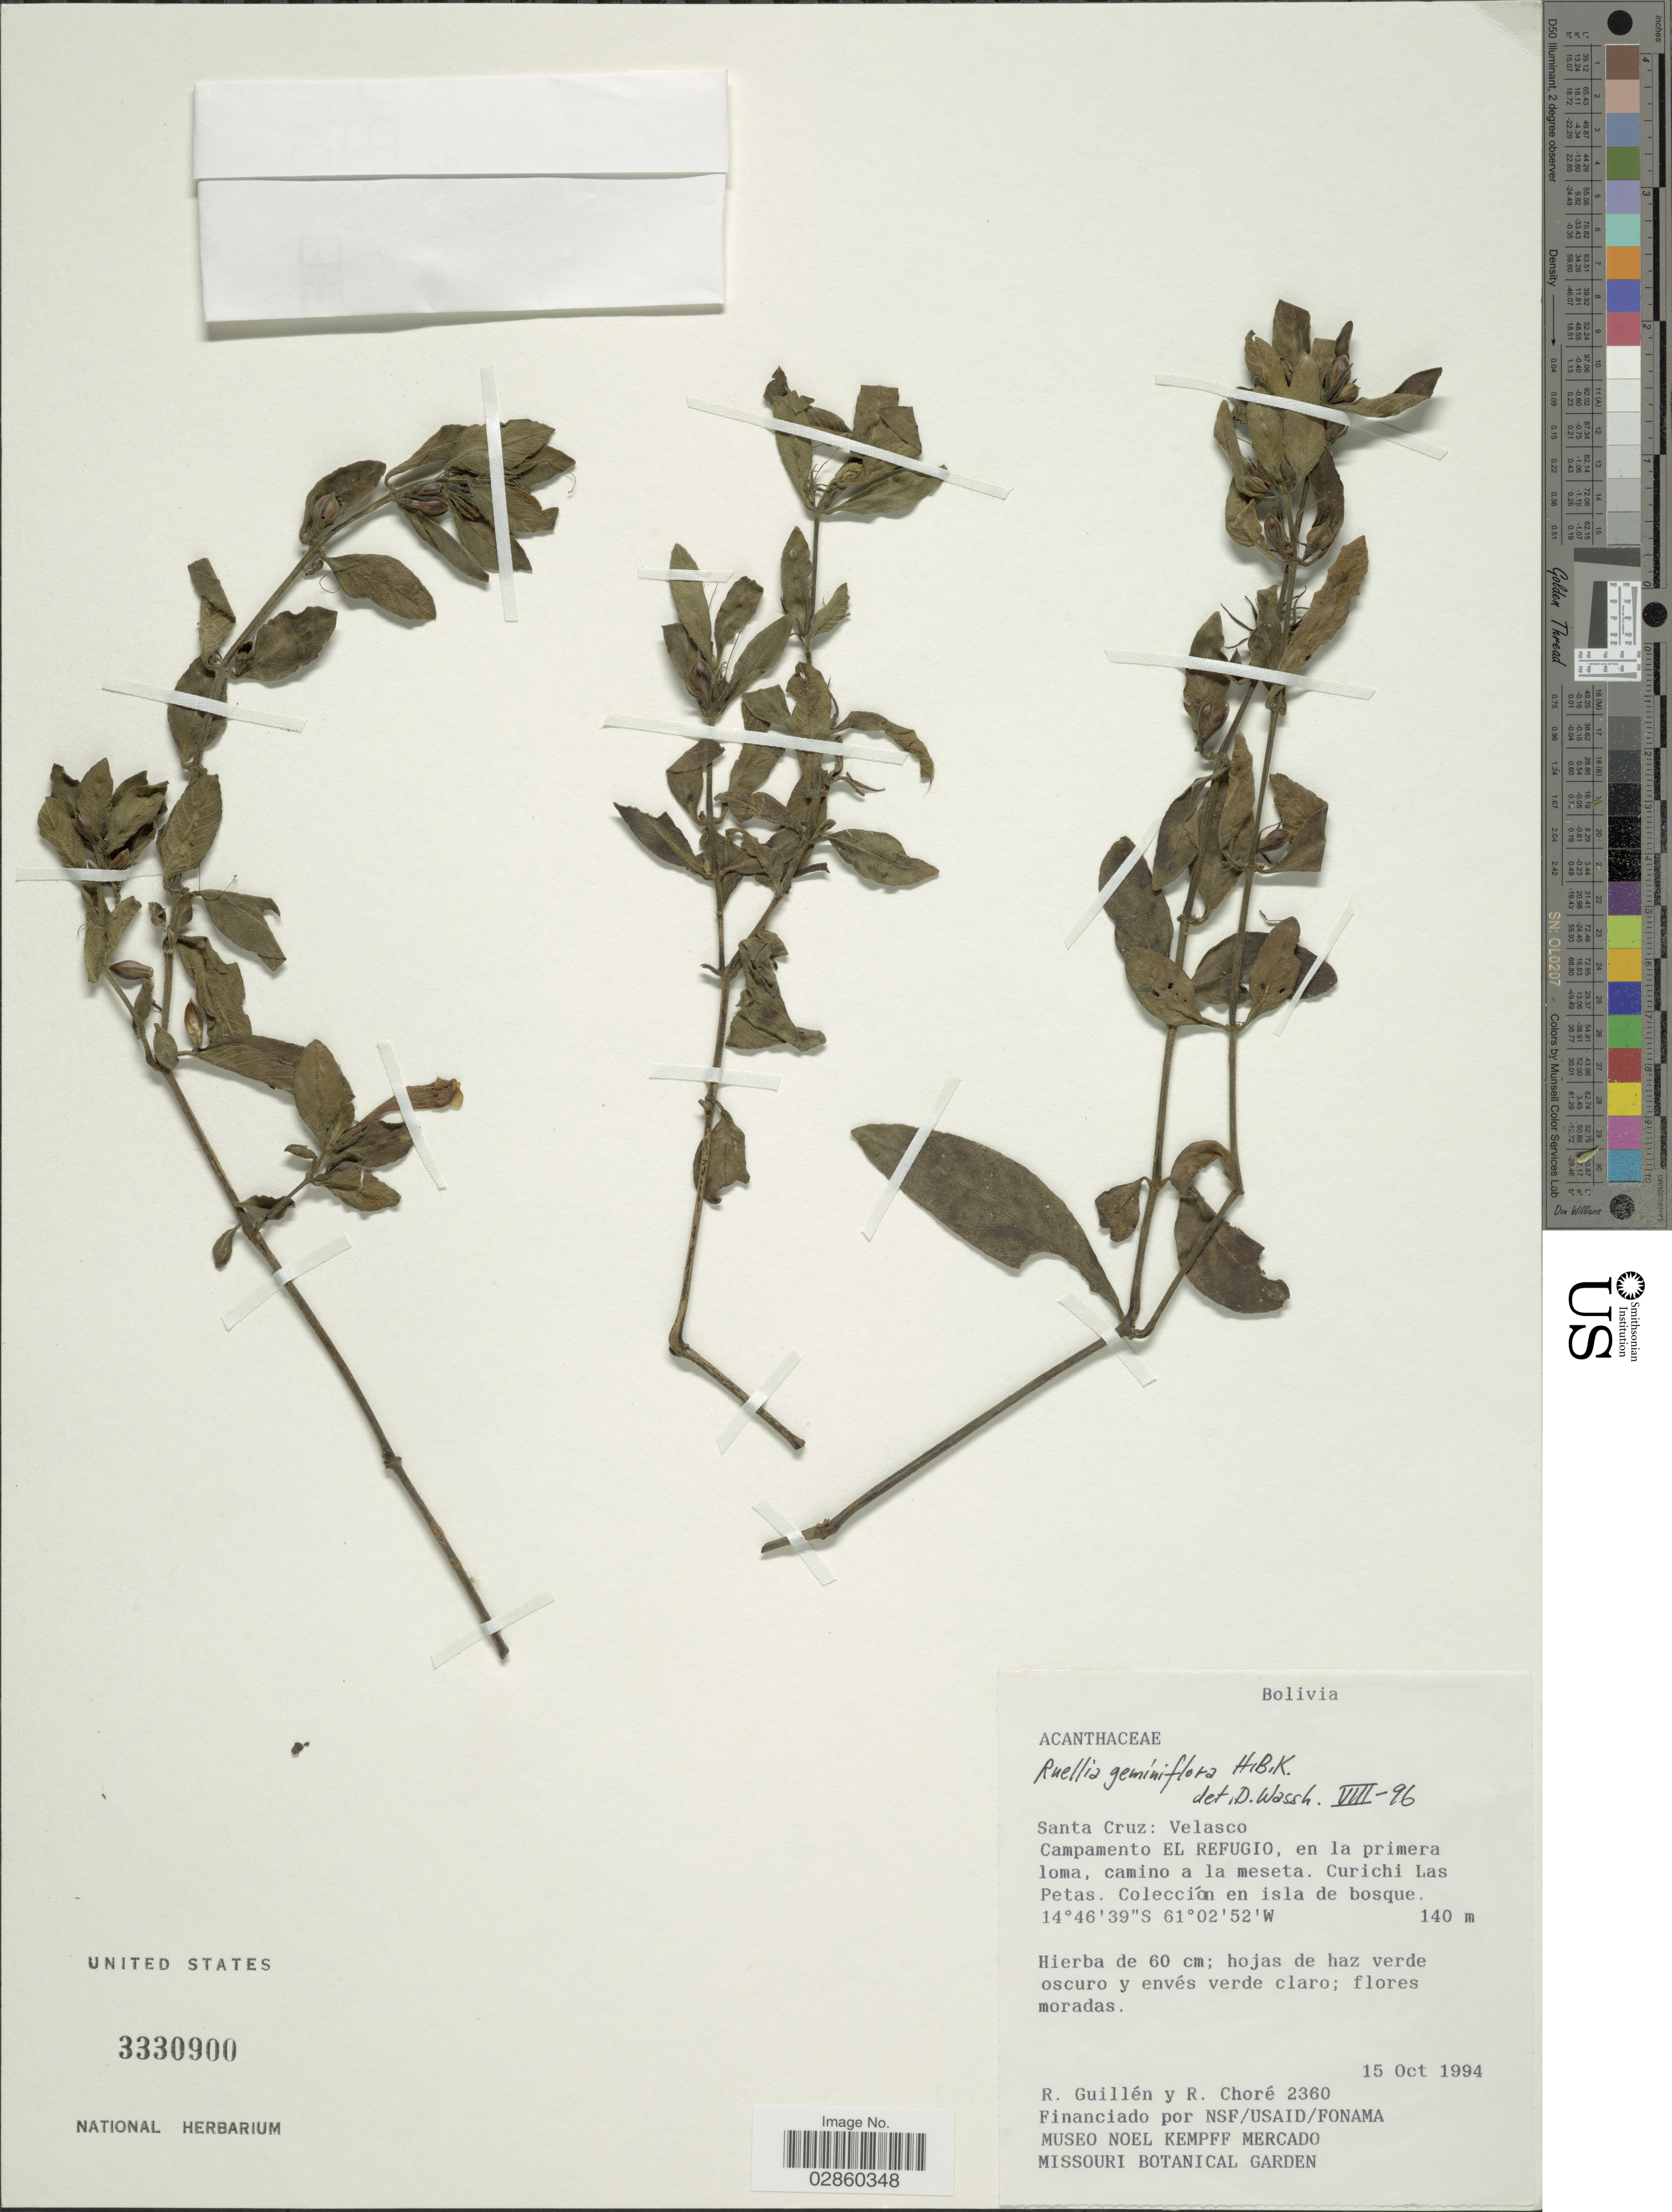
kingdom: Plantae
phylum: Tracheophyta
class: Magnoliopsida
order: Lamiales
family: Acanthaceae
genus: Ruellia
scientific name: Ruellia geminiflora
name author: Kunth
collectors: R. Guillen & R. Choré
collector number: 2360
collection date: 1994-10-15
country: Bolivia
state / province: Santa Cruz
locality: Santa Cruz: Velasco. Campamento El Refugio, en la primera loma, camino a la meseta. Curichi Las Petas. Colección en isla de bosque.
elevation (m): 140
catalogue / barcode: US 3330900